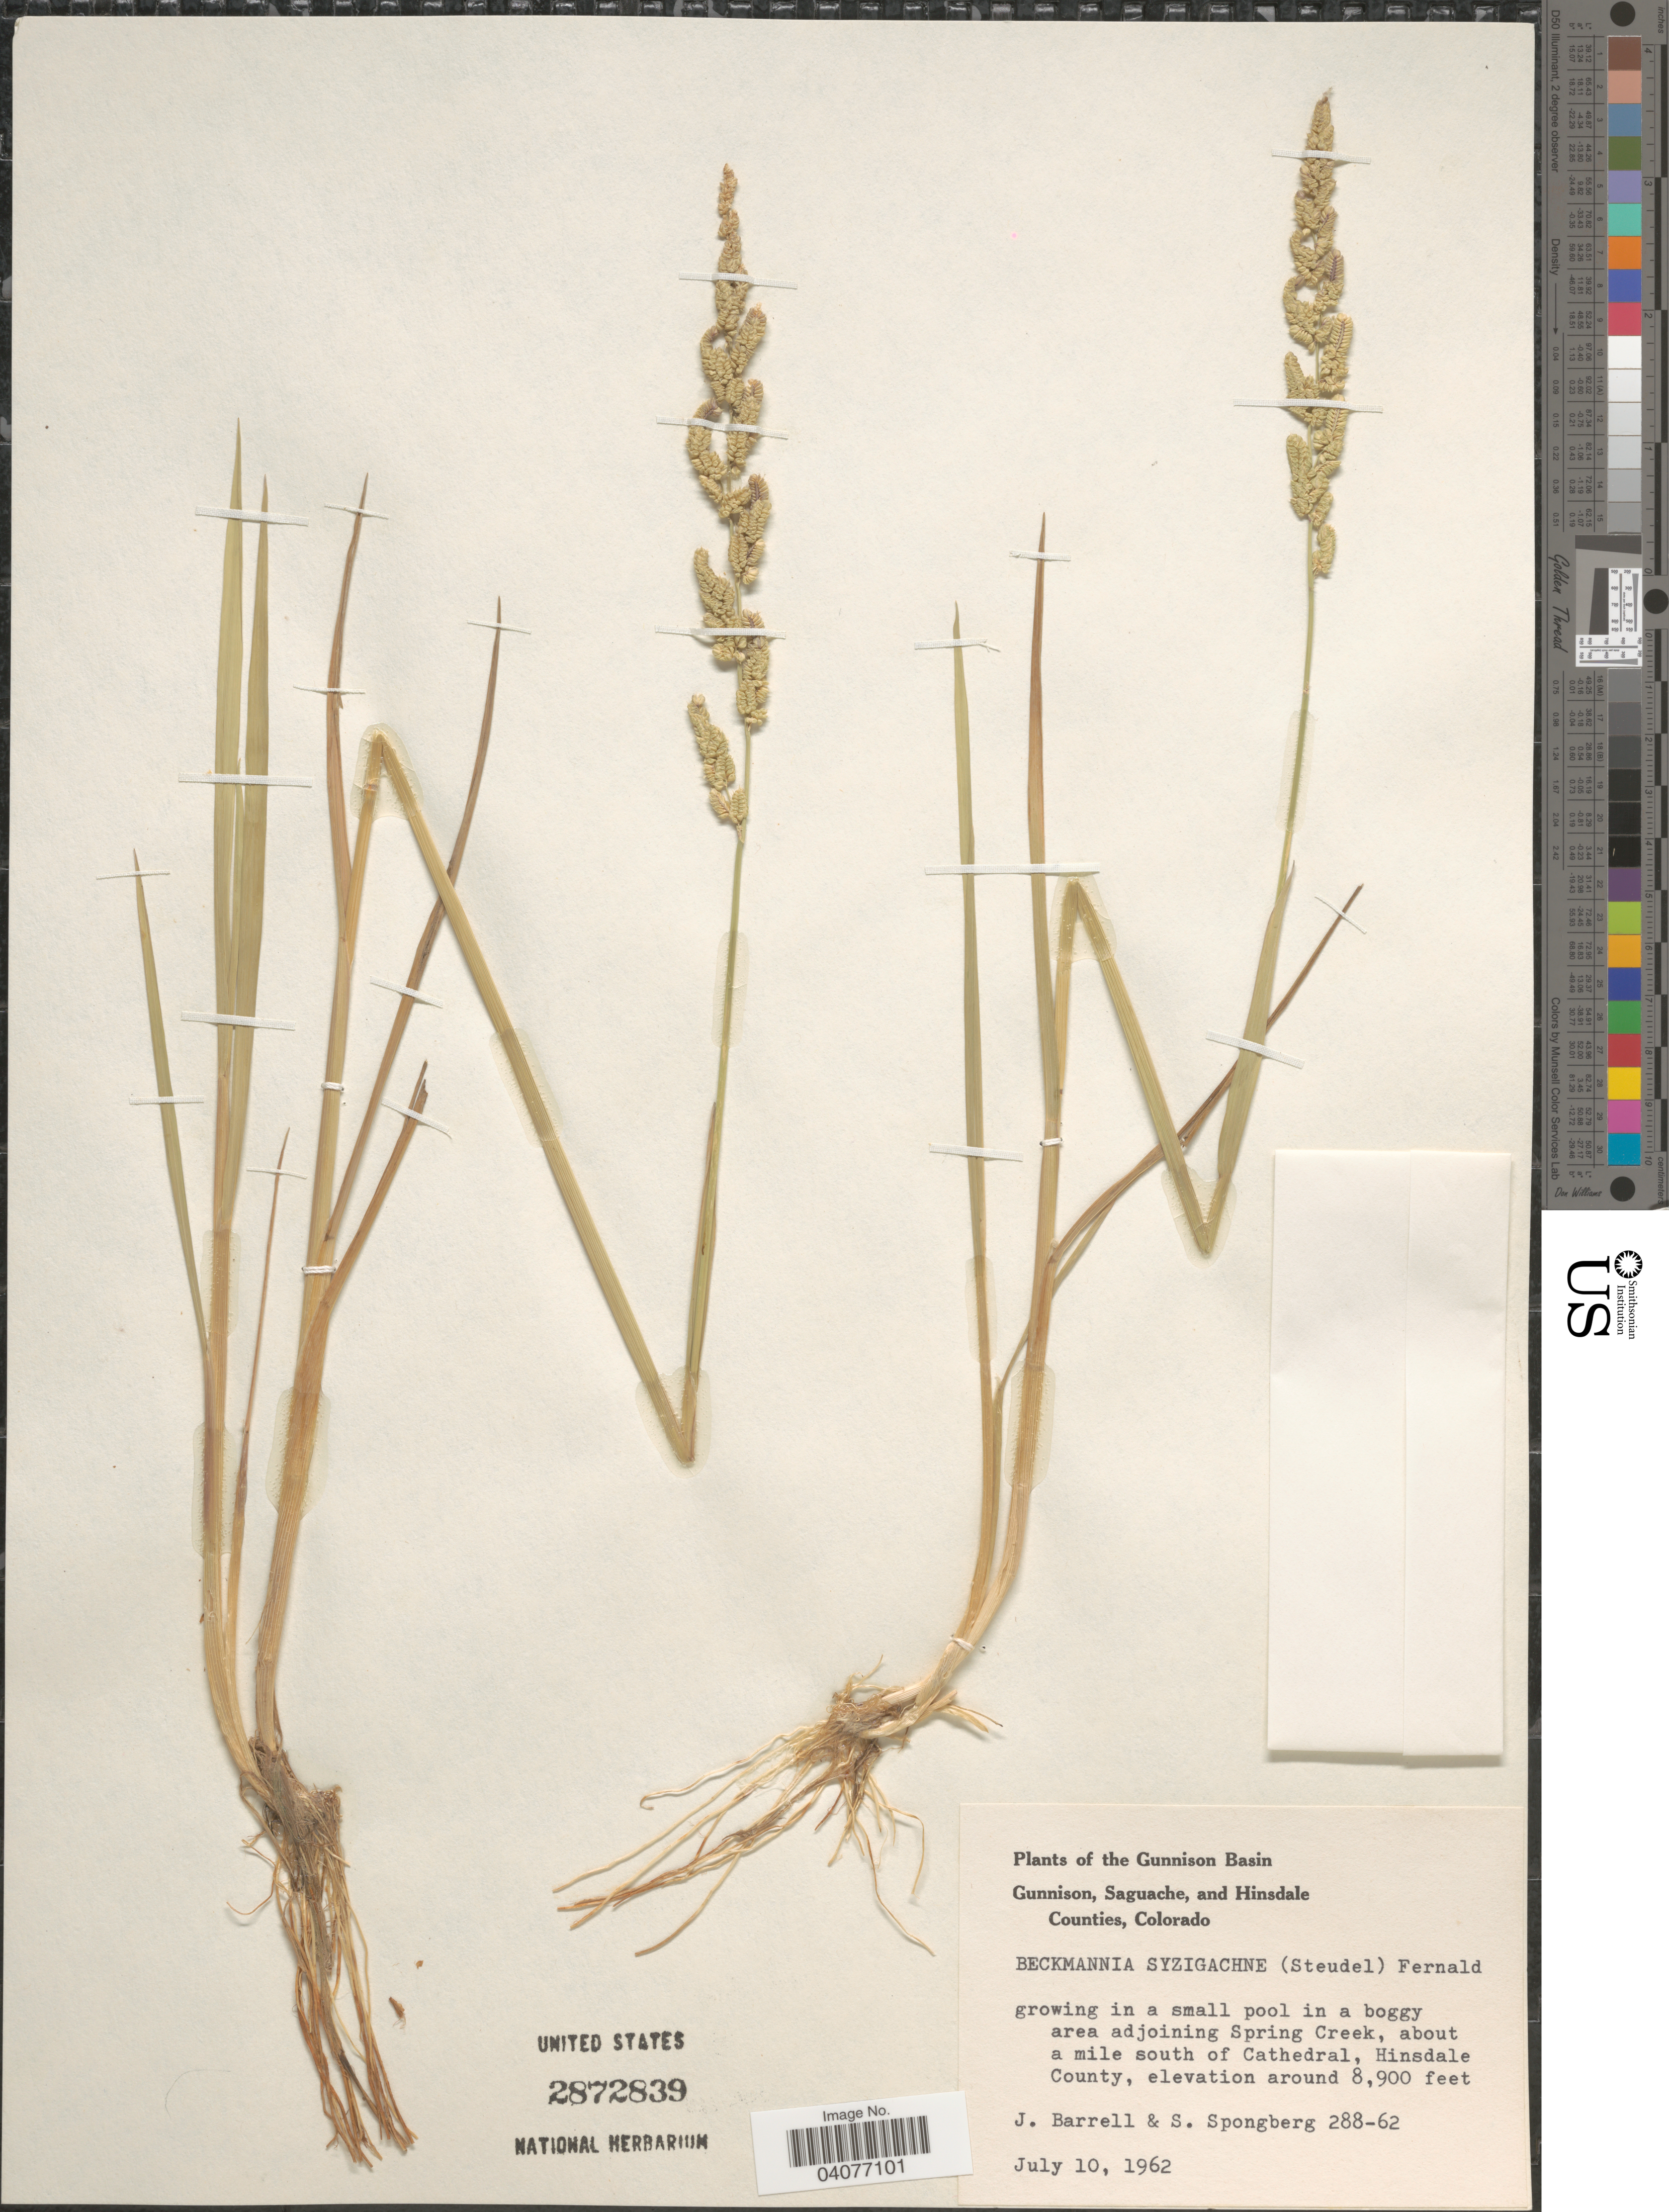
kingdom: Plantae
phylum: Tracheophyta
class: Liliopsida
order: Poales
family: Poaceae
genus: Beckmannia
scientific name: Beckmannia syzigachne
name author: (Steud.) Fernald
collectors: J. Barrell & S. A.Spongberg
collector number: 288-62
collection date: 1962-07-10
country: United States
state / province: Colorado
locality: The Gunnison Basin. Spring Creek, about a mile south of Cathedral, Hinsdale County.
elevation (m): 2713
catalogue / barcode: US 2872839